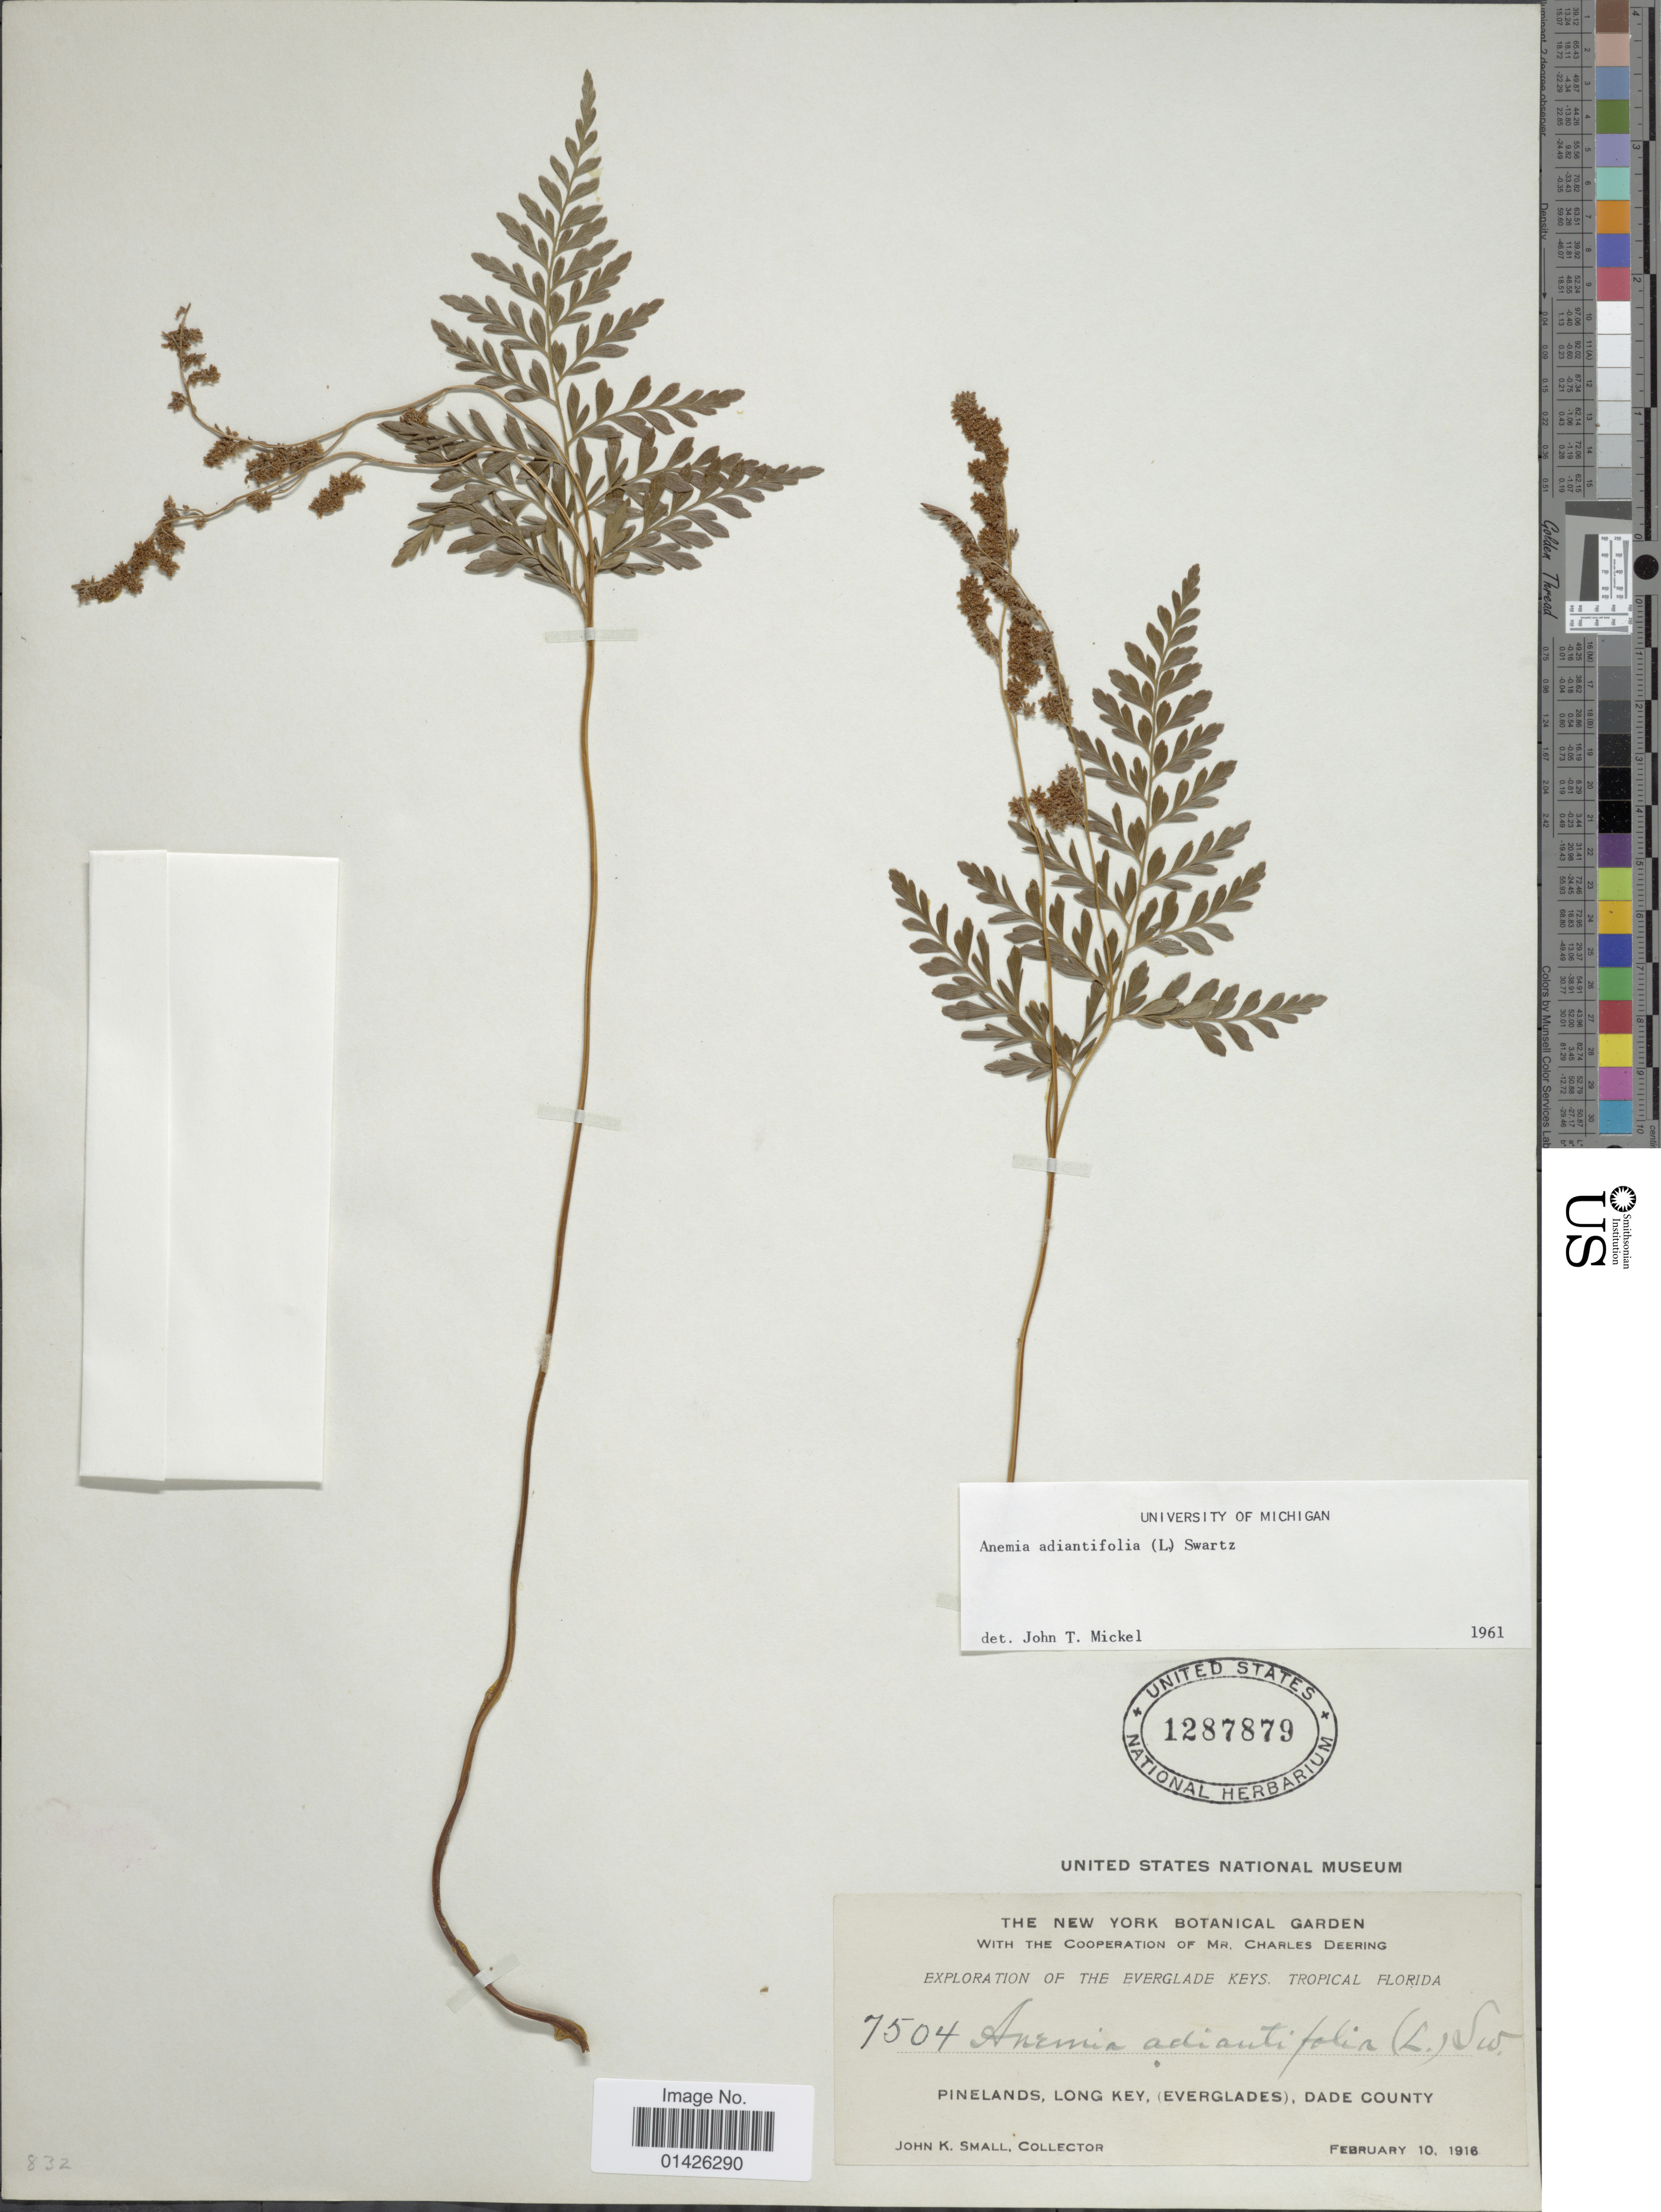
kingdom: Plantae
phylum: Tracheophyta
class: Polypodiopsida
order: Schizaeales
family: Anemiaceae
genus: Anemia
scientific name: Anemia adiantifolia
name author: (L.) Sw.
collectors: J. K. Small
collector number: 7504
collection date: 1916-02-10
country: United States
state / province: Florida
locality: Pinelands, Long Key, (Evergaldes), Dade County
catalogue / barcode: US 1287879